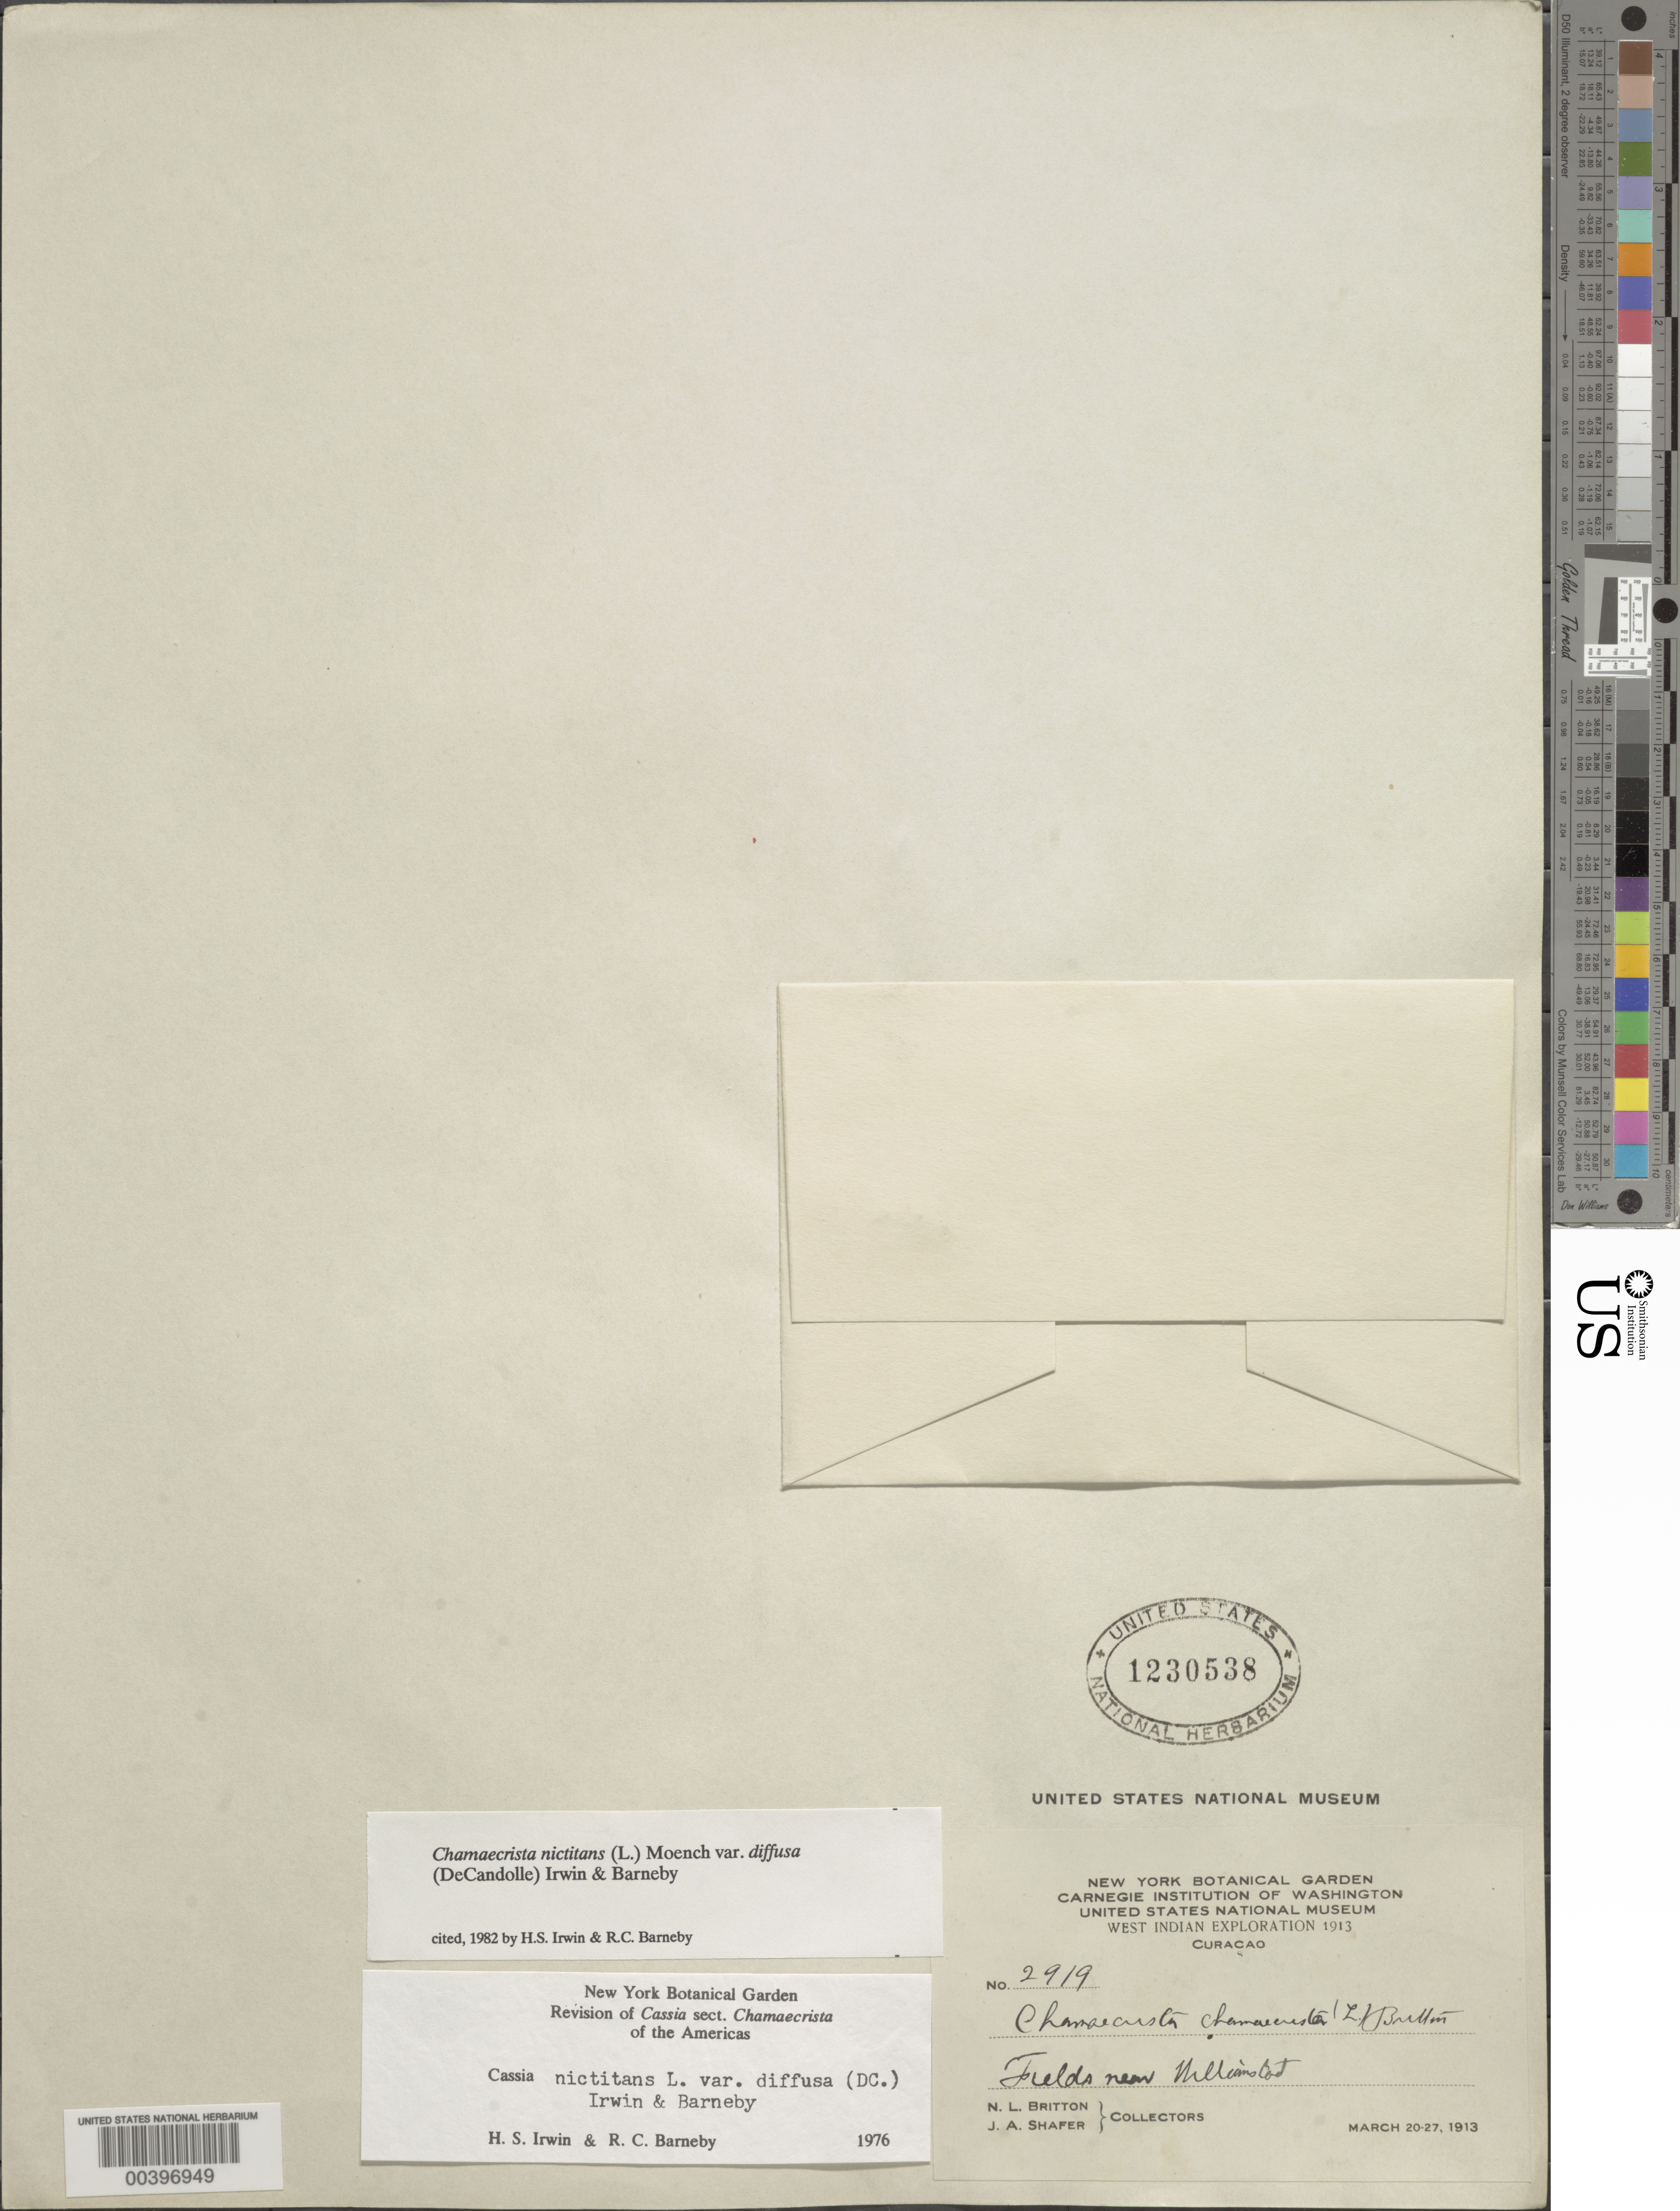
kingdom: Plantae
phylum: Tracheophyta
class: Magnoliopsida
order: Fabales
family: Fabaceae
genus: Chamaecrista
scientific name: Chamaecrista nictitans var. diffusa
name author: (DC.) H.S. Irwin & Barneby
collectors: N. Britton & J. A. Shafer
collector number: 2919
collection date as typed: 20 Mar 1913 to 27 Mar 1913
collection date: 1913-03-20/1913-03-27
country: Curaçao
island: Curaçao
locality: Near willemstad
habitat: Field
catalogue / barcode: US 1230538